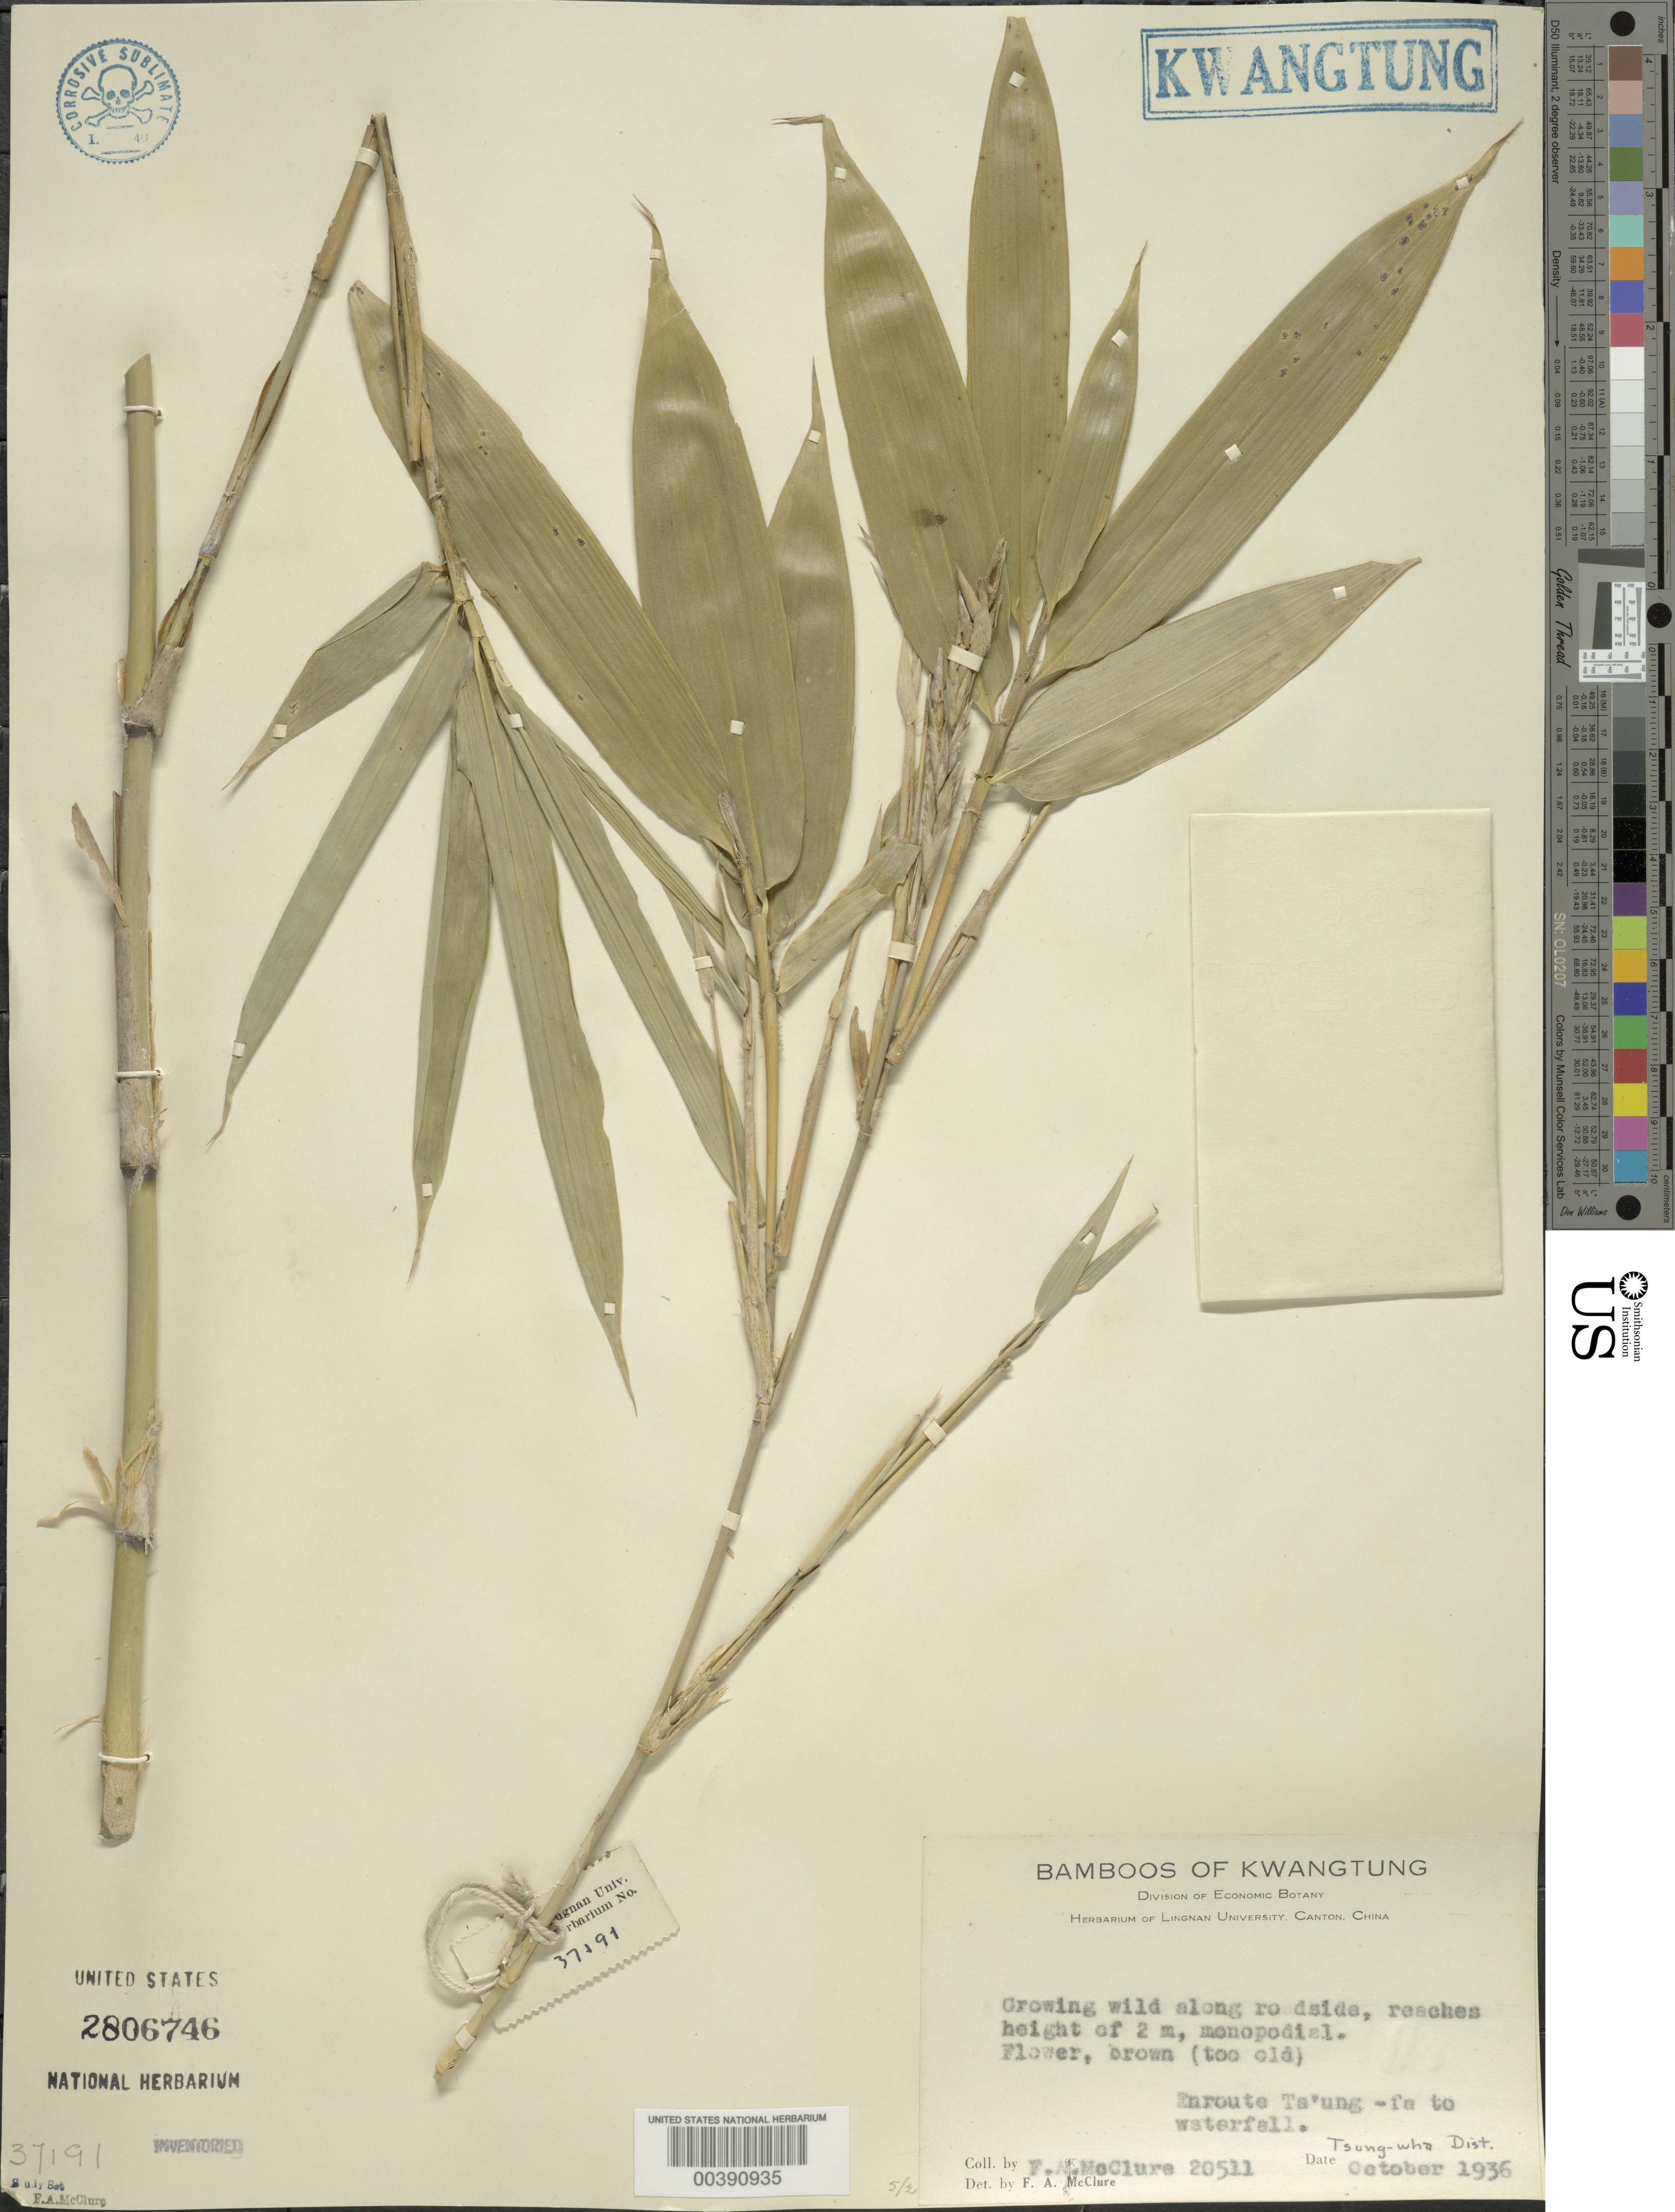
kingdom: Plantae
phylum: Tracheophyta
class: Liliopsida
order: Poales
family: Poaceae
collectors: F. A. McClure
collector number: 20511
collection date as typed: Oct 1936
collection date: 1936-10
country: China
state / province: Guangdong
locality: Tsung-wha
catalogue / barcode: US 2806746